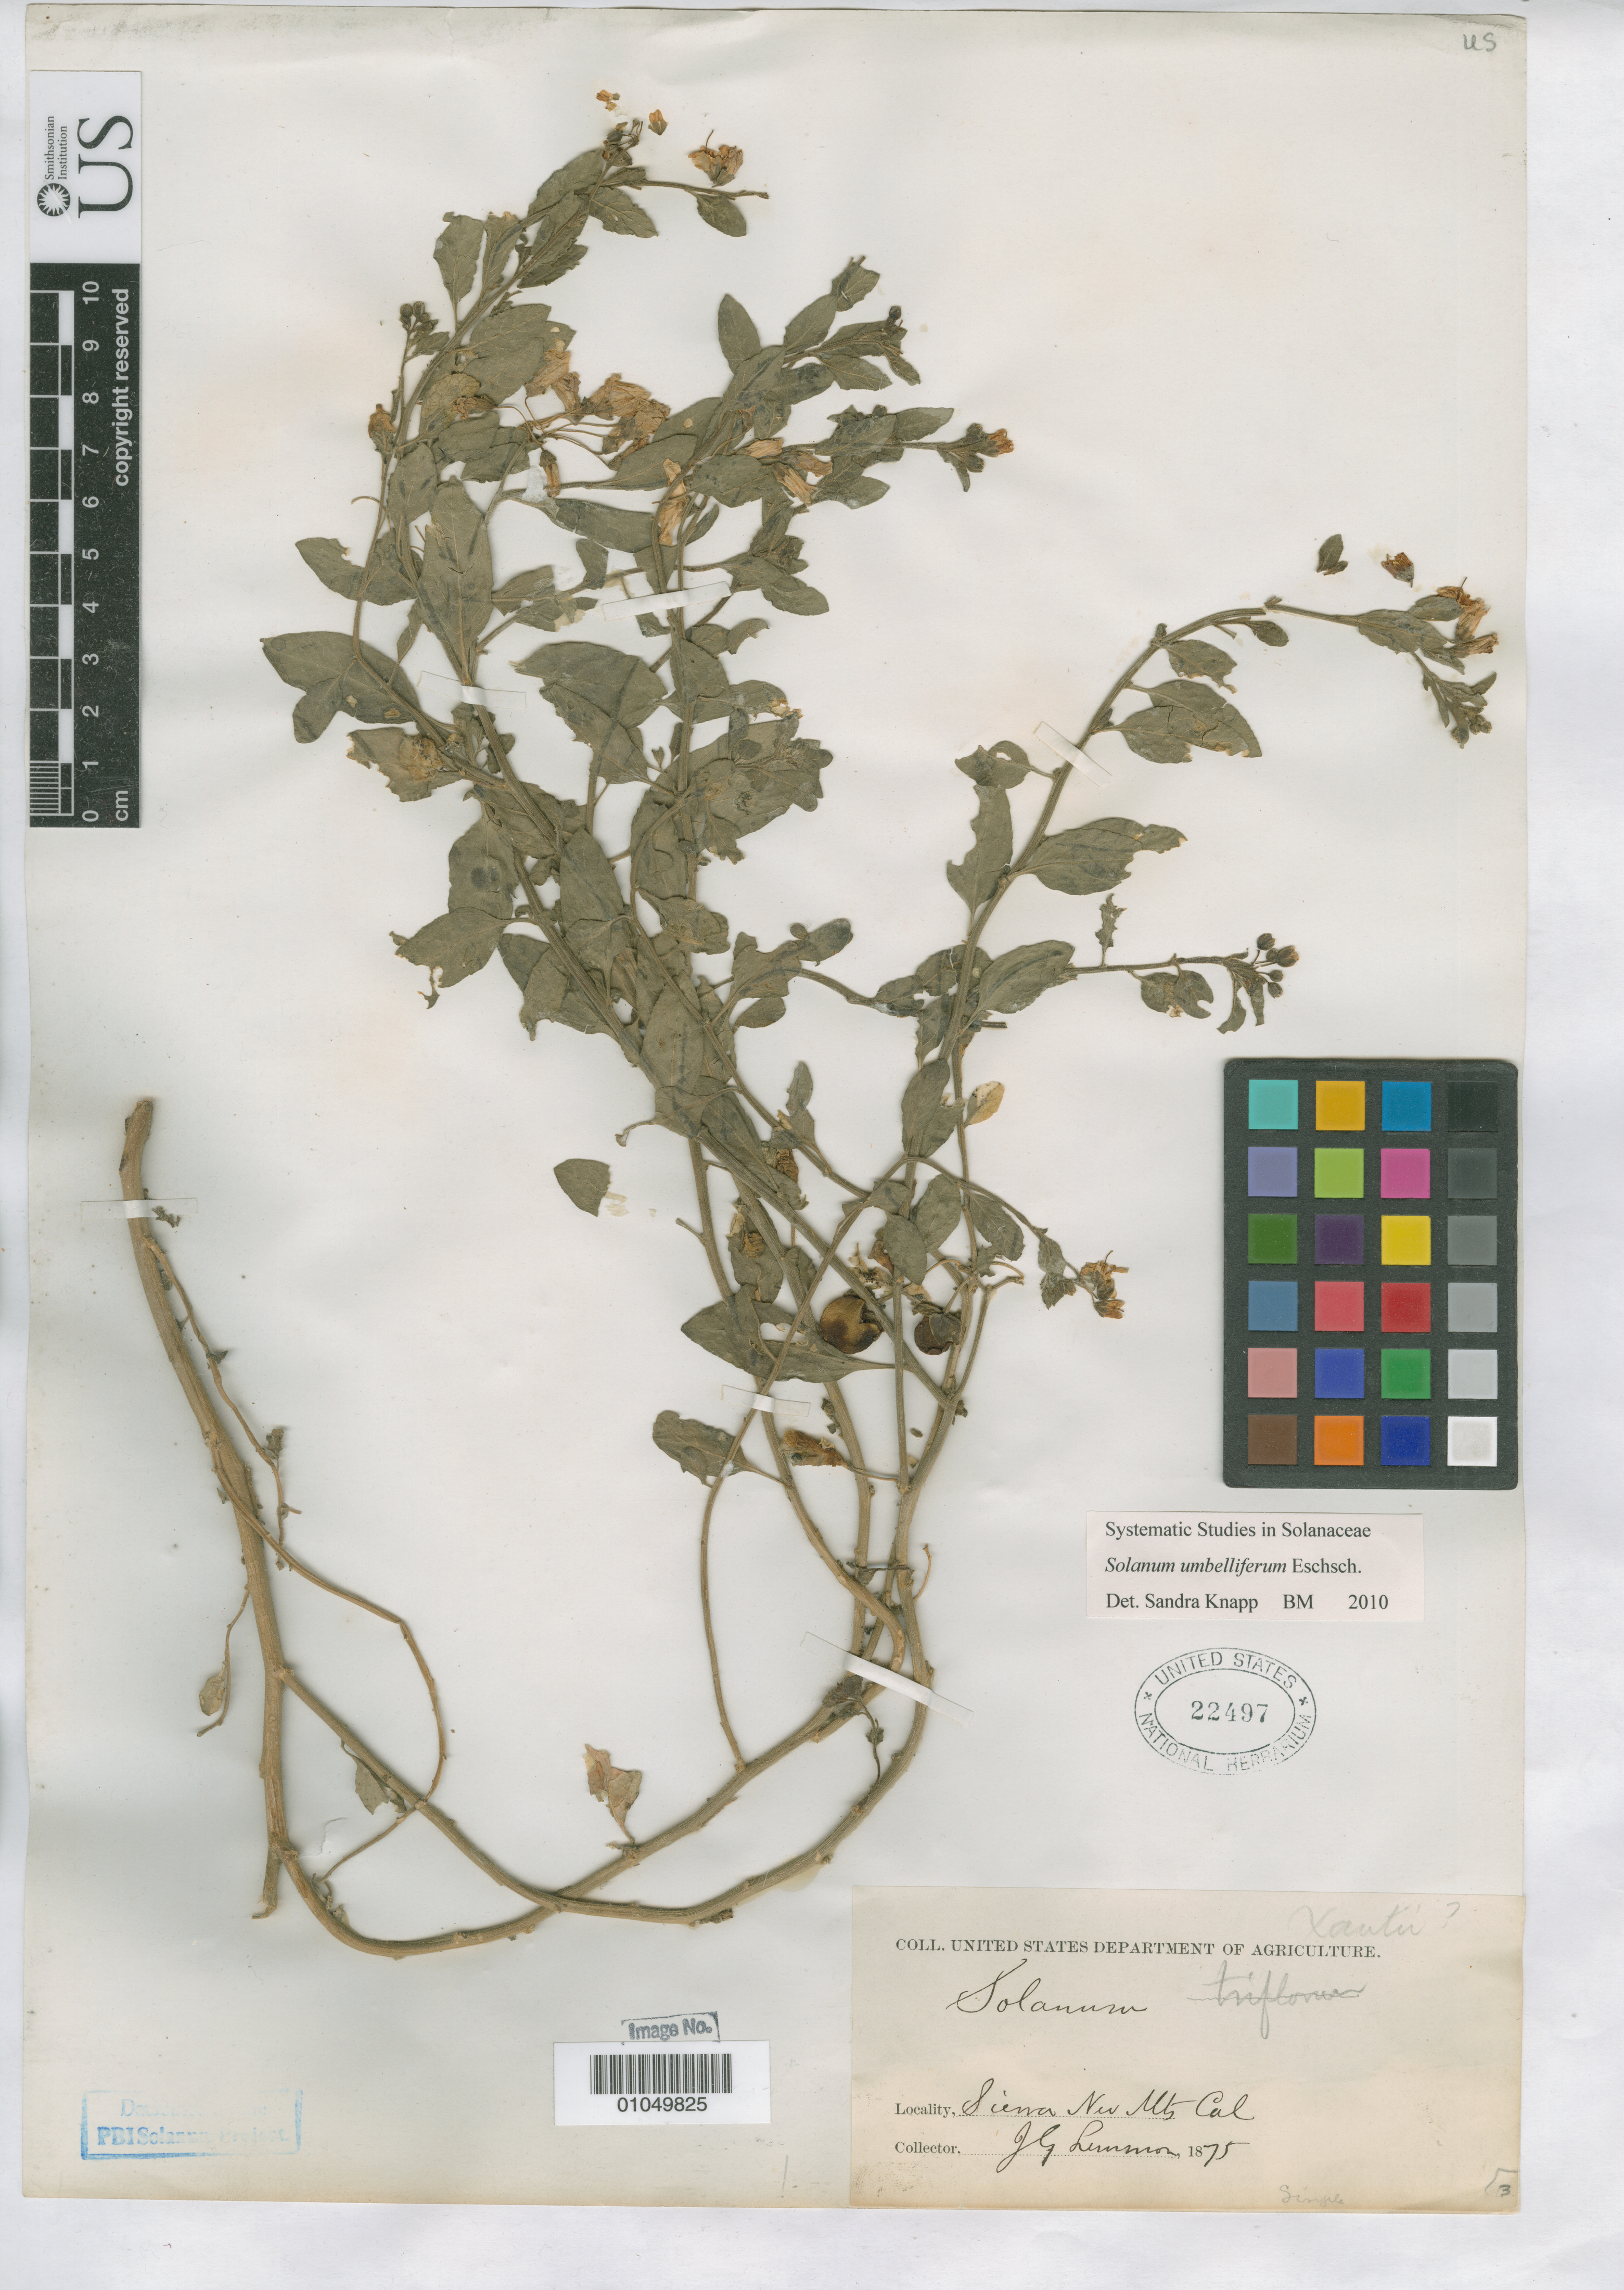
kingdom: Plantae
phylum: Tracheophyta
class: Magnoliopsida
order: Solanales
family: Solanaceae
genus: Solanum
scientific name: Solanum xanti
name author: A. Gray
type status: Possible Syntype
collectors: J. Lemmon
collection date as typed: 1875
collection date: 1875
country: United States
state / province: California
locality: Sierra Nev. Mts.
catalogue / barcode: US 22497